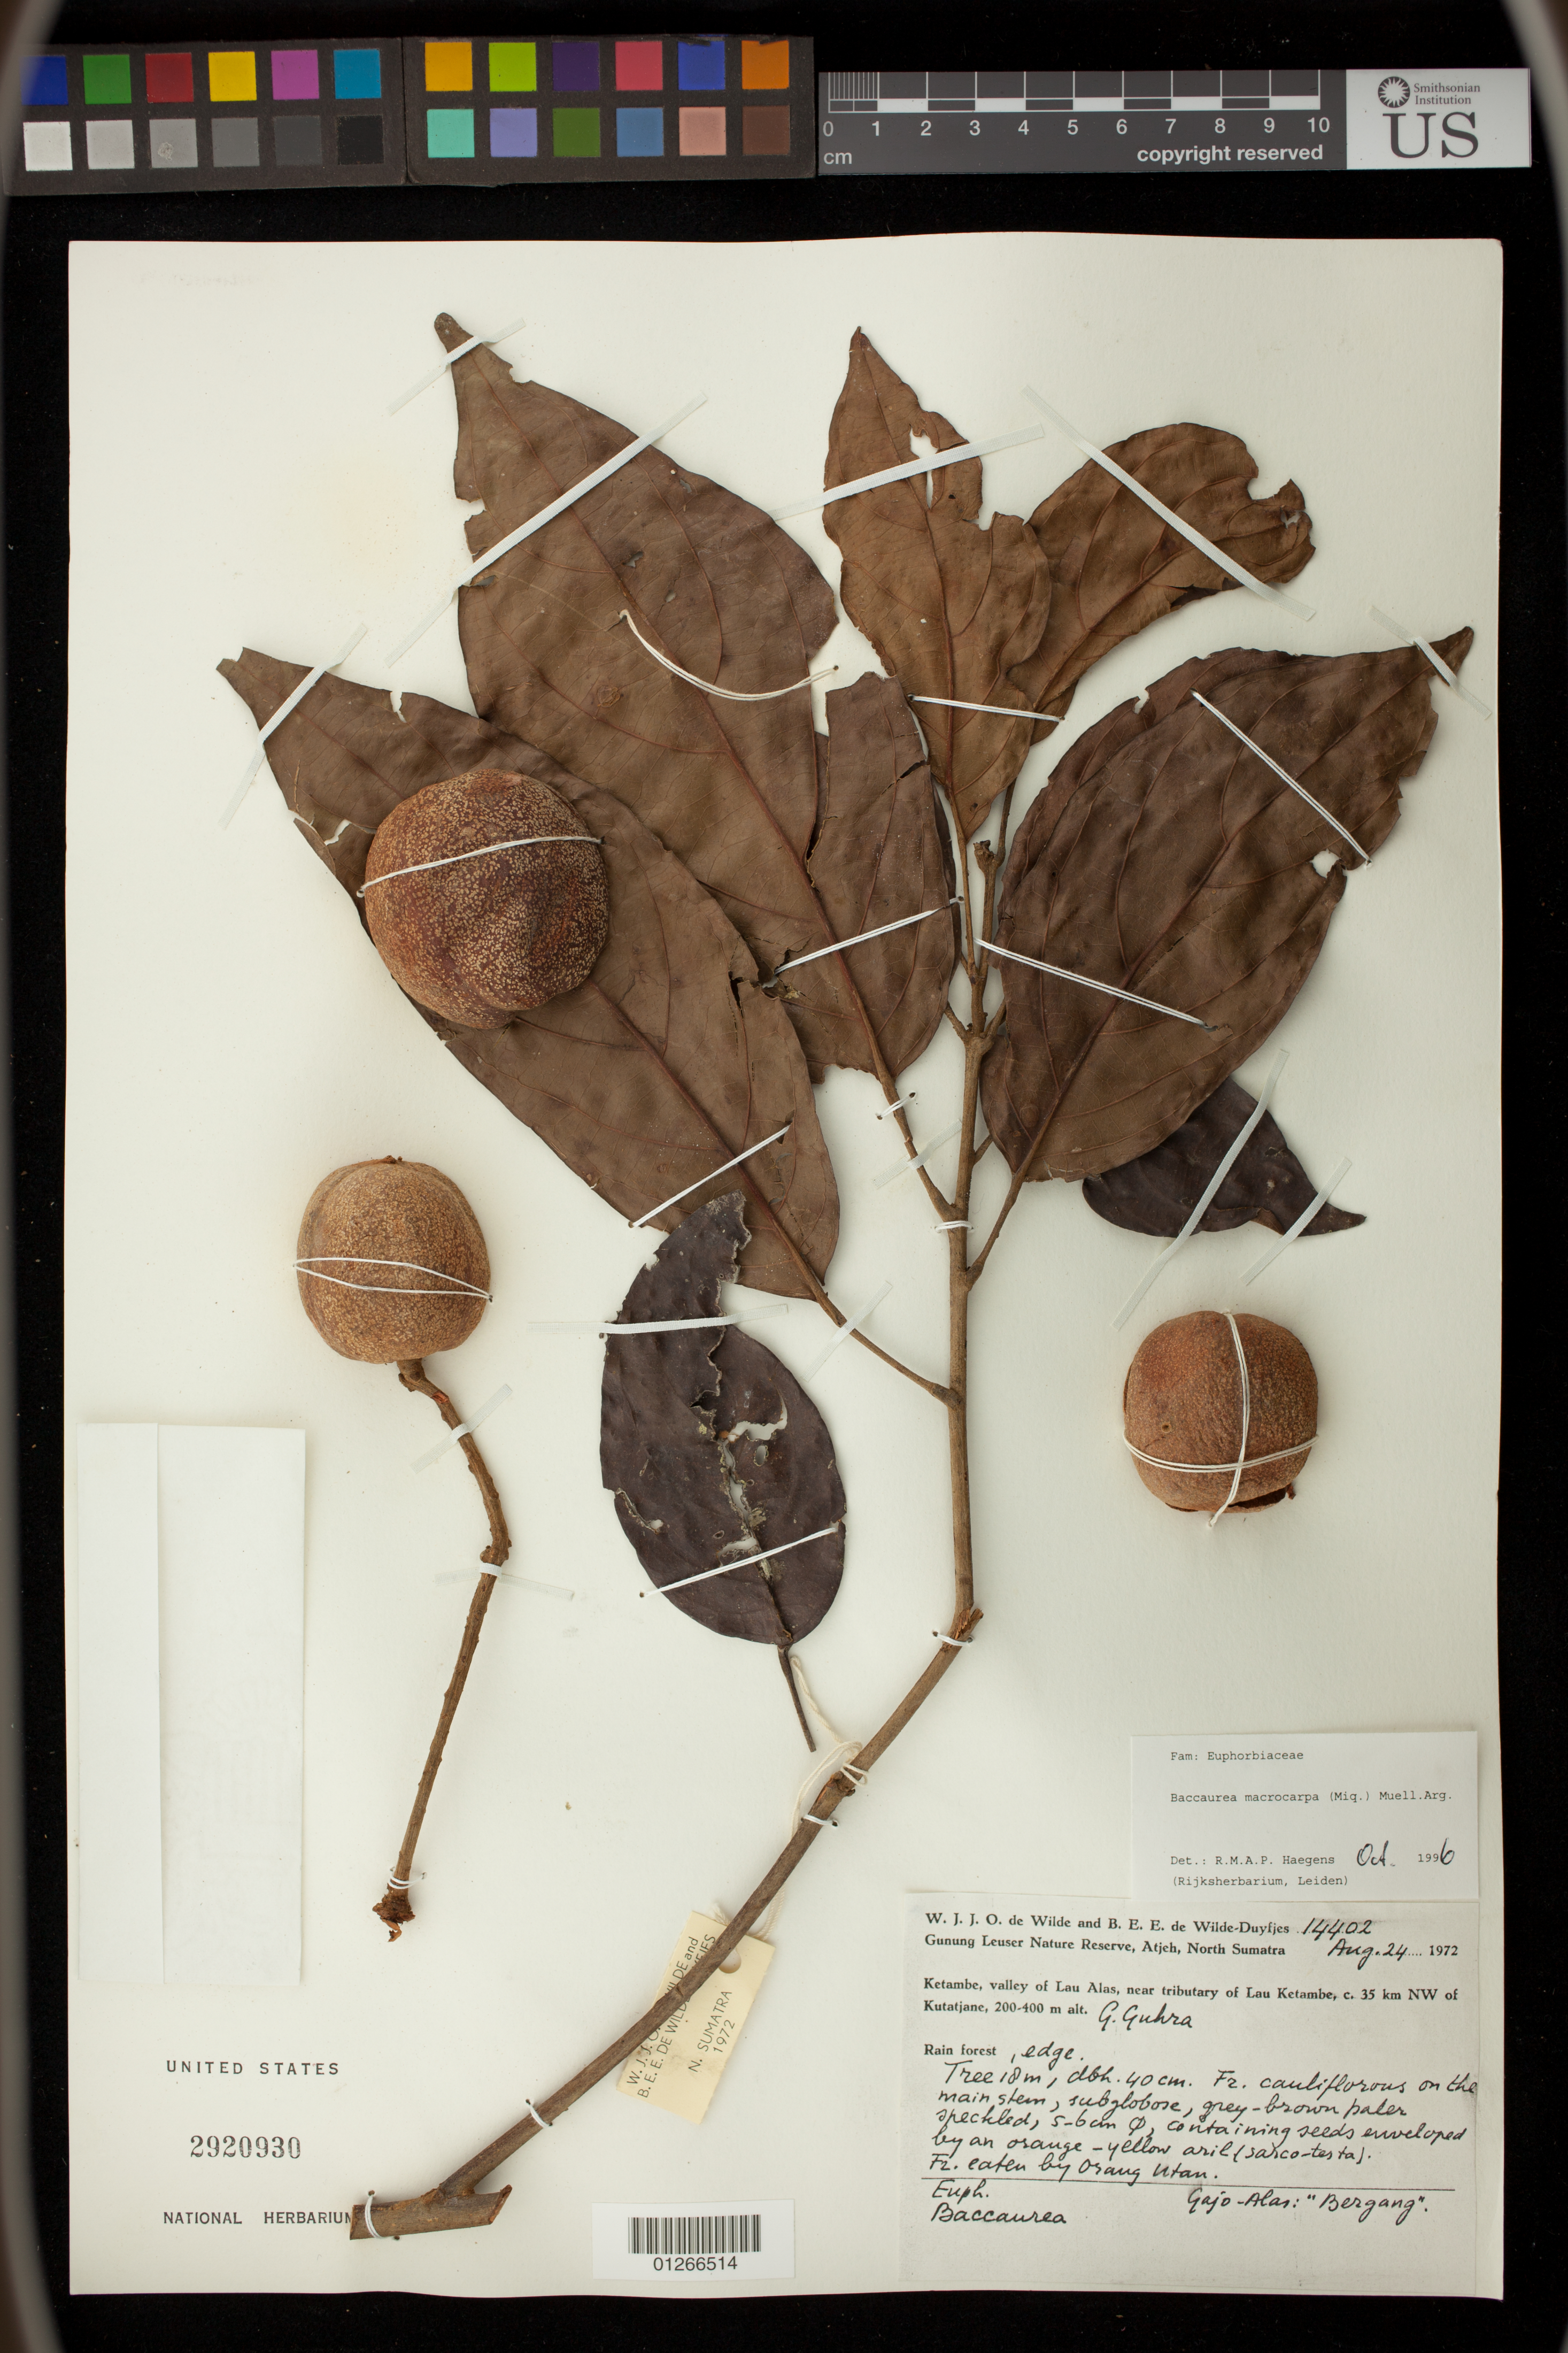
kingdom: Plantae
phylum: Tracheophyta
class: Magnoliopsida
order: Malpighiales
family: Phyllanthaceae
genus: Baccaurea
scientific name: Baccaurea macrocarpa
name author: (Miq.) Müll. Arg.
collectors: W. J. de Wilde & B. E. de Wilde-Duyfjes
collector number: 14402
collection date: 1972-08-24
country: Indonesia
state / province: Sumatra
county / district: Aceh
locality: Gunung Leuser Nature Reserve, Atjeh, North Sumatra. Ketambe, valley of Lau Alas, near tributary of Lau Ketambe, c. 35 km NW of Kutatjane,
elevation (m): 200